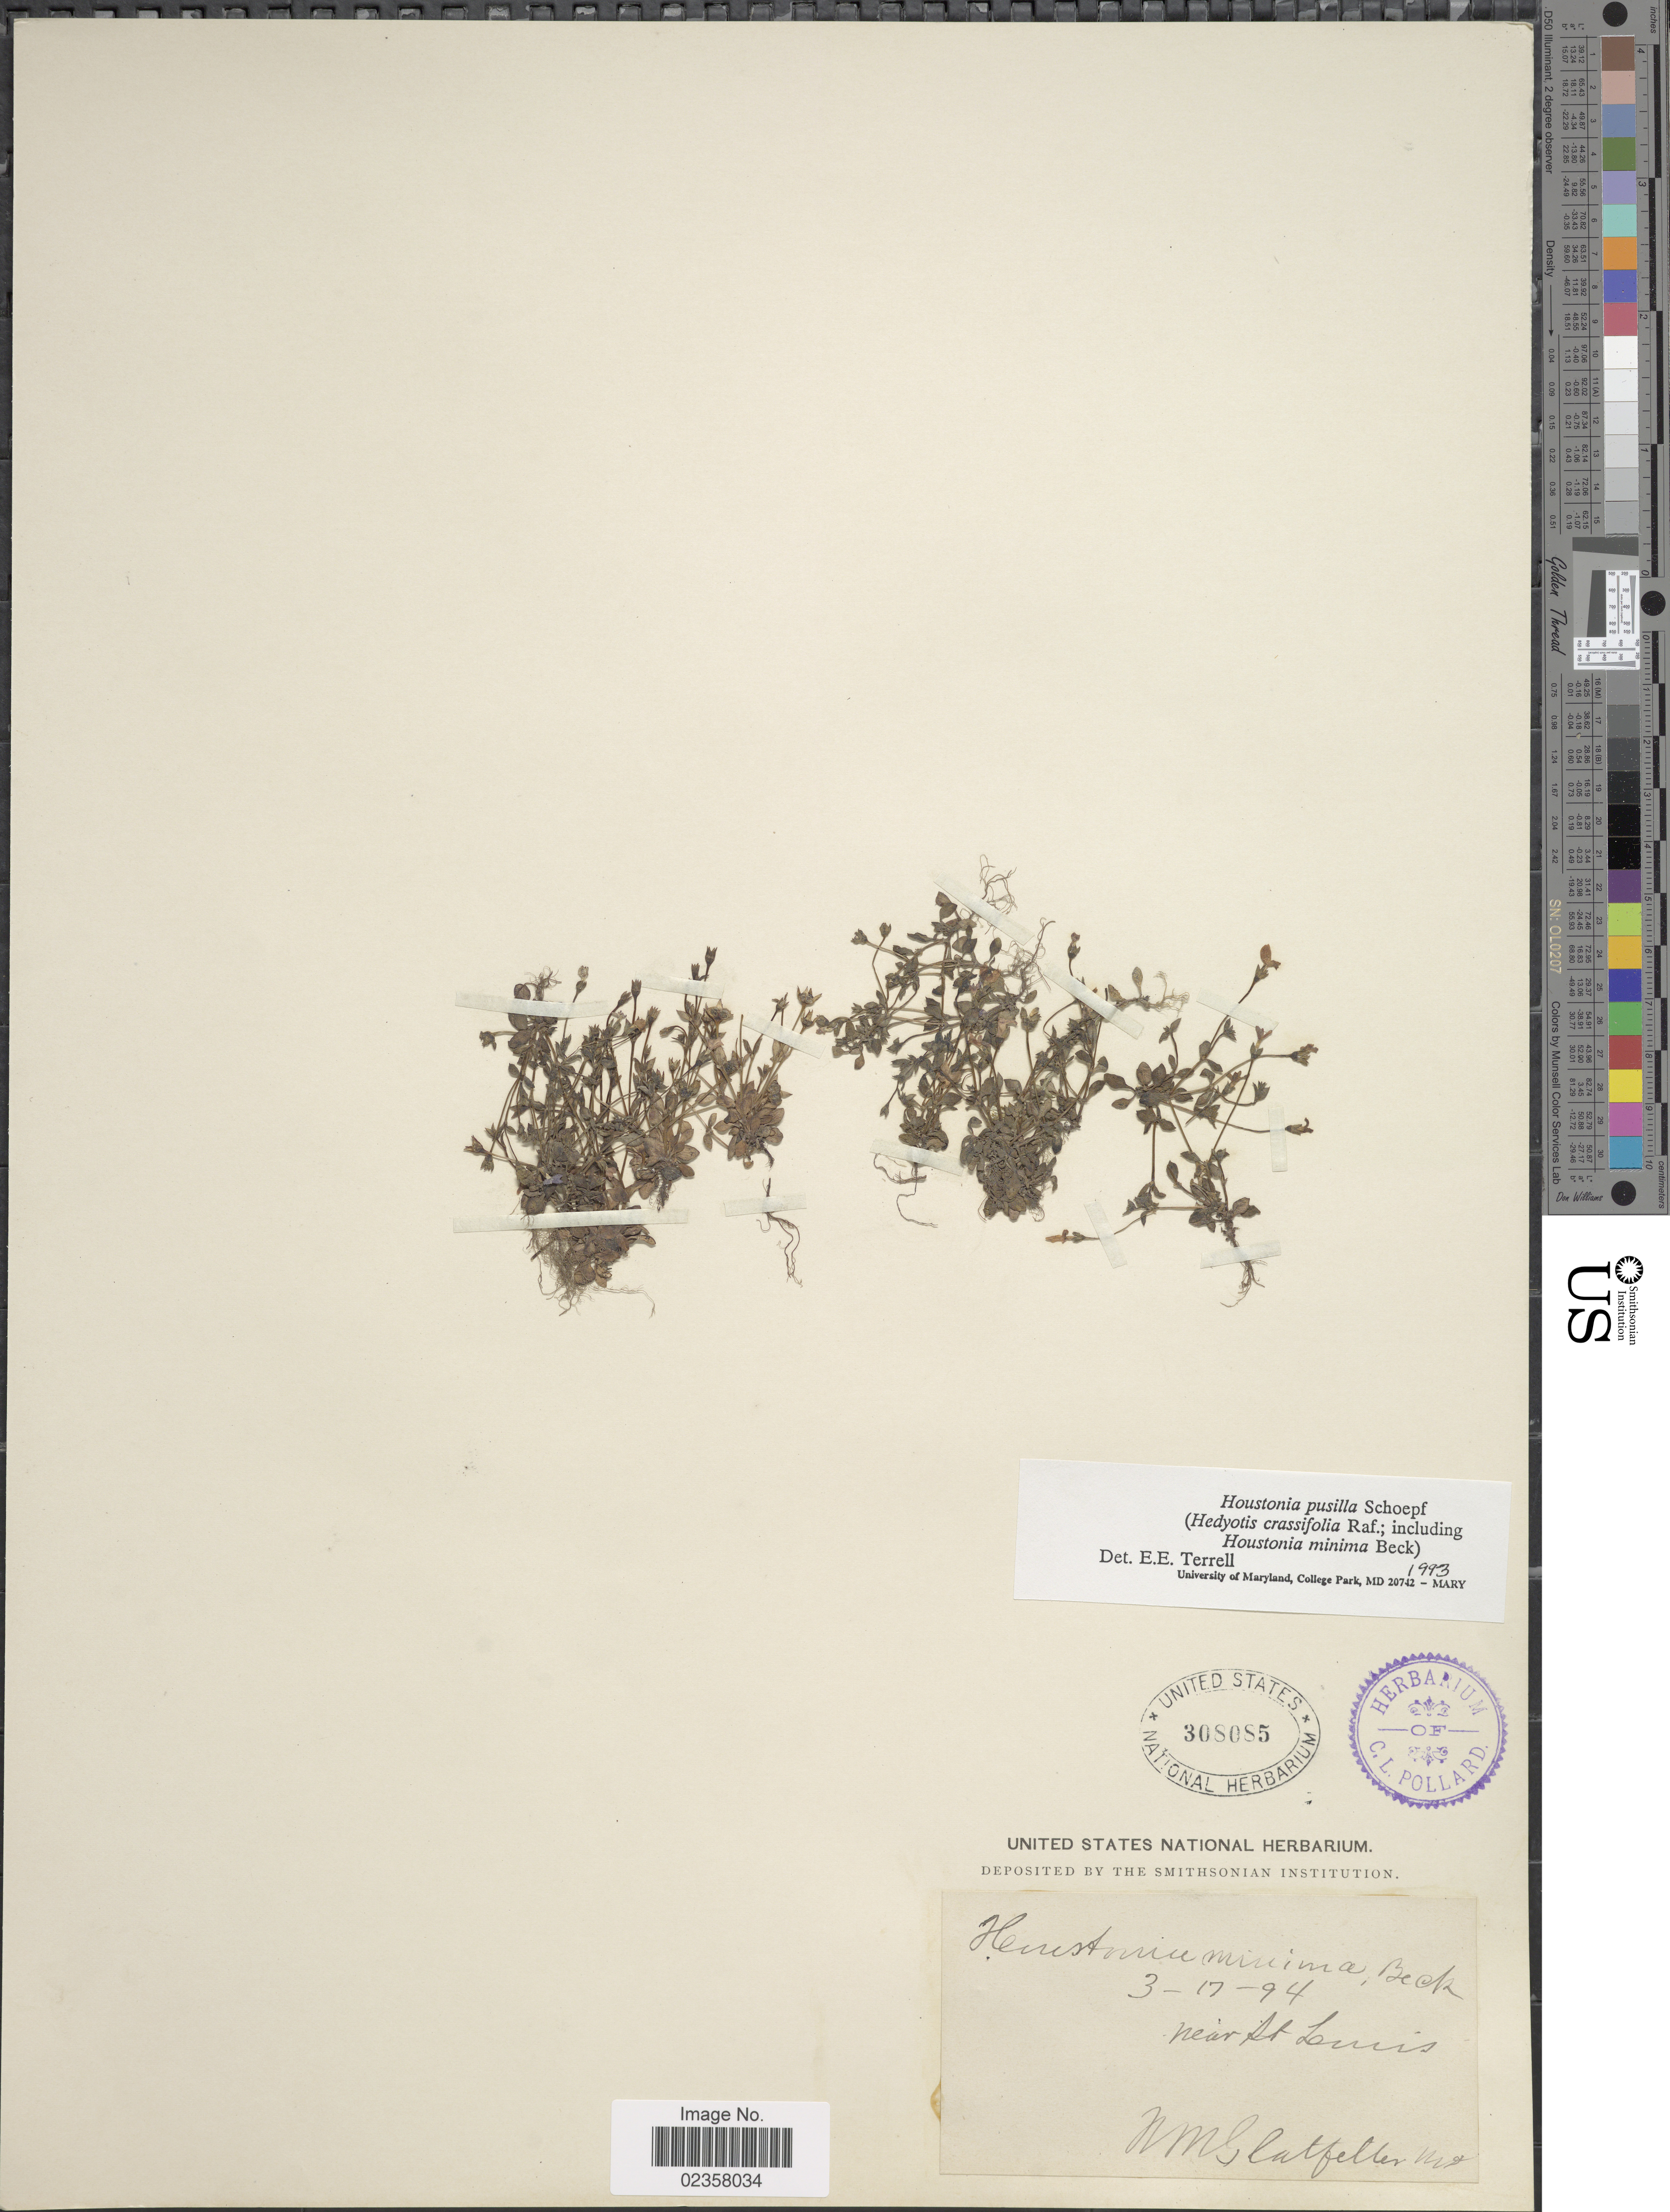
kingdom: Plantae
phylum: Tracheophyta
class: Magnoliopsida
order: Gentianales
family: Rubiaceae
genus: Houstonia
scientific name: Houstonia pusilla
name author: Schoepf.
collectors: N. M. Glatfelter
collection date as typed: Transcribed d/m/y: 17/3/94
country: United States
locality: Near St. Luis.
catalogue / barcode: US 308085